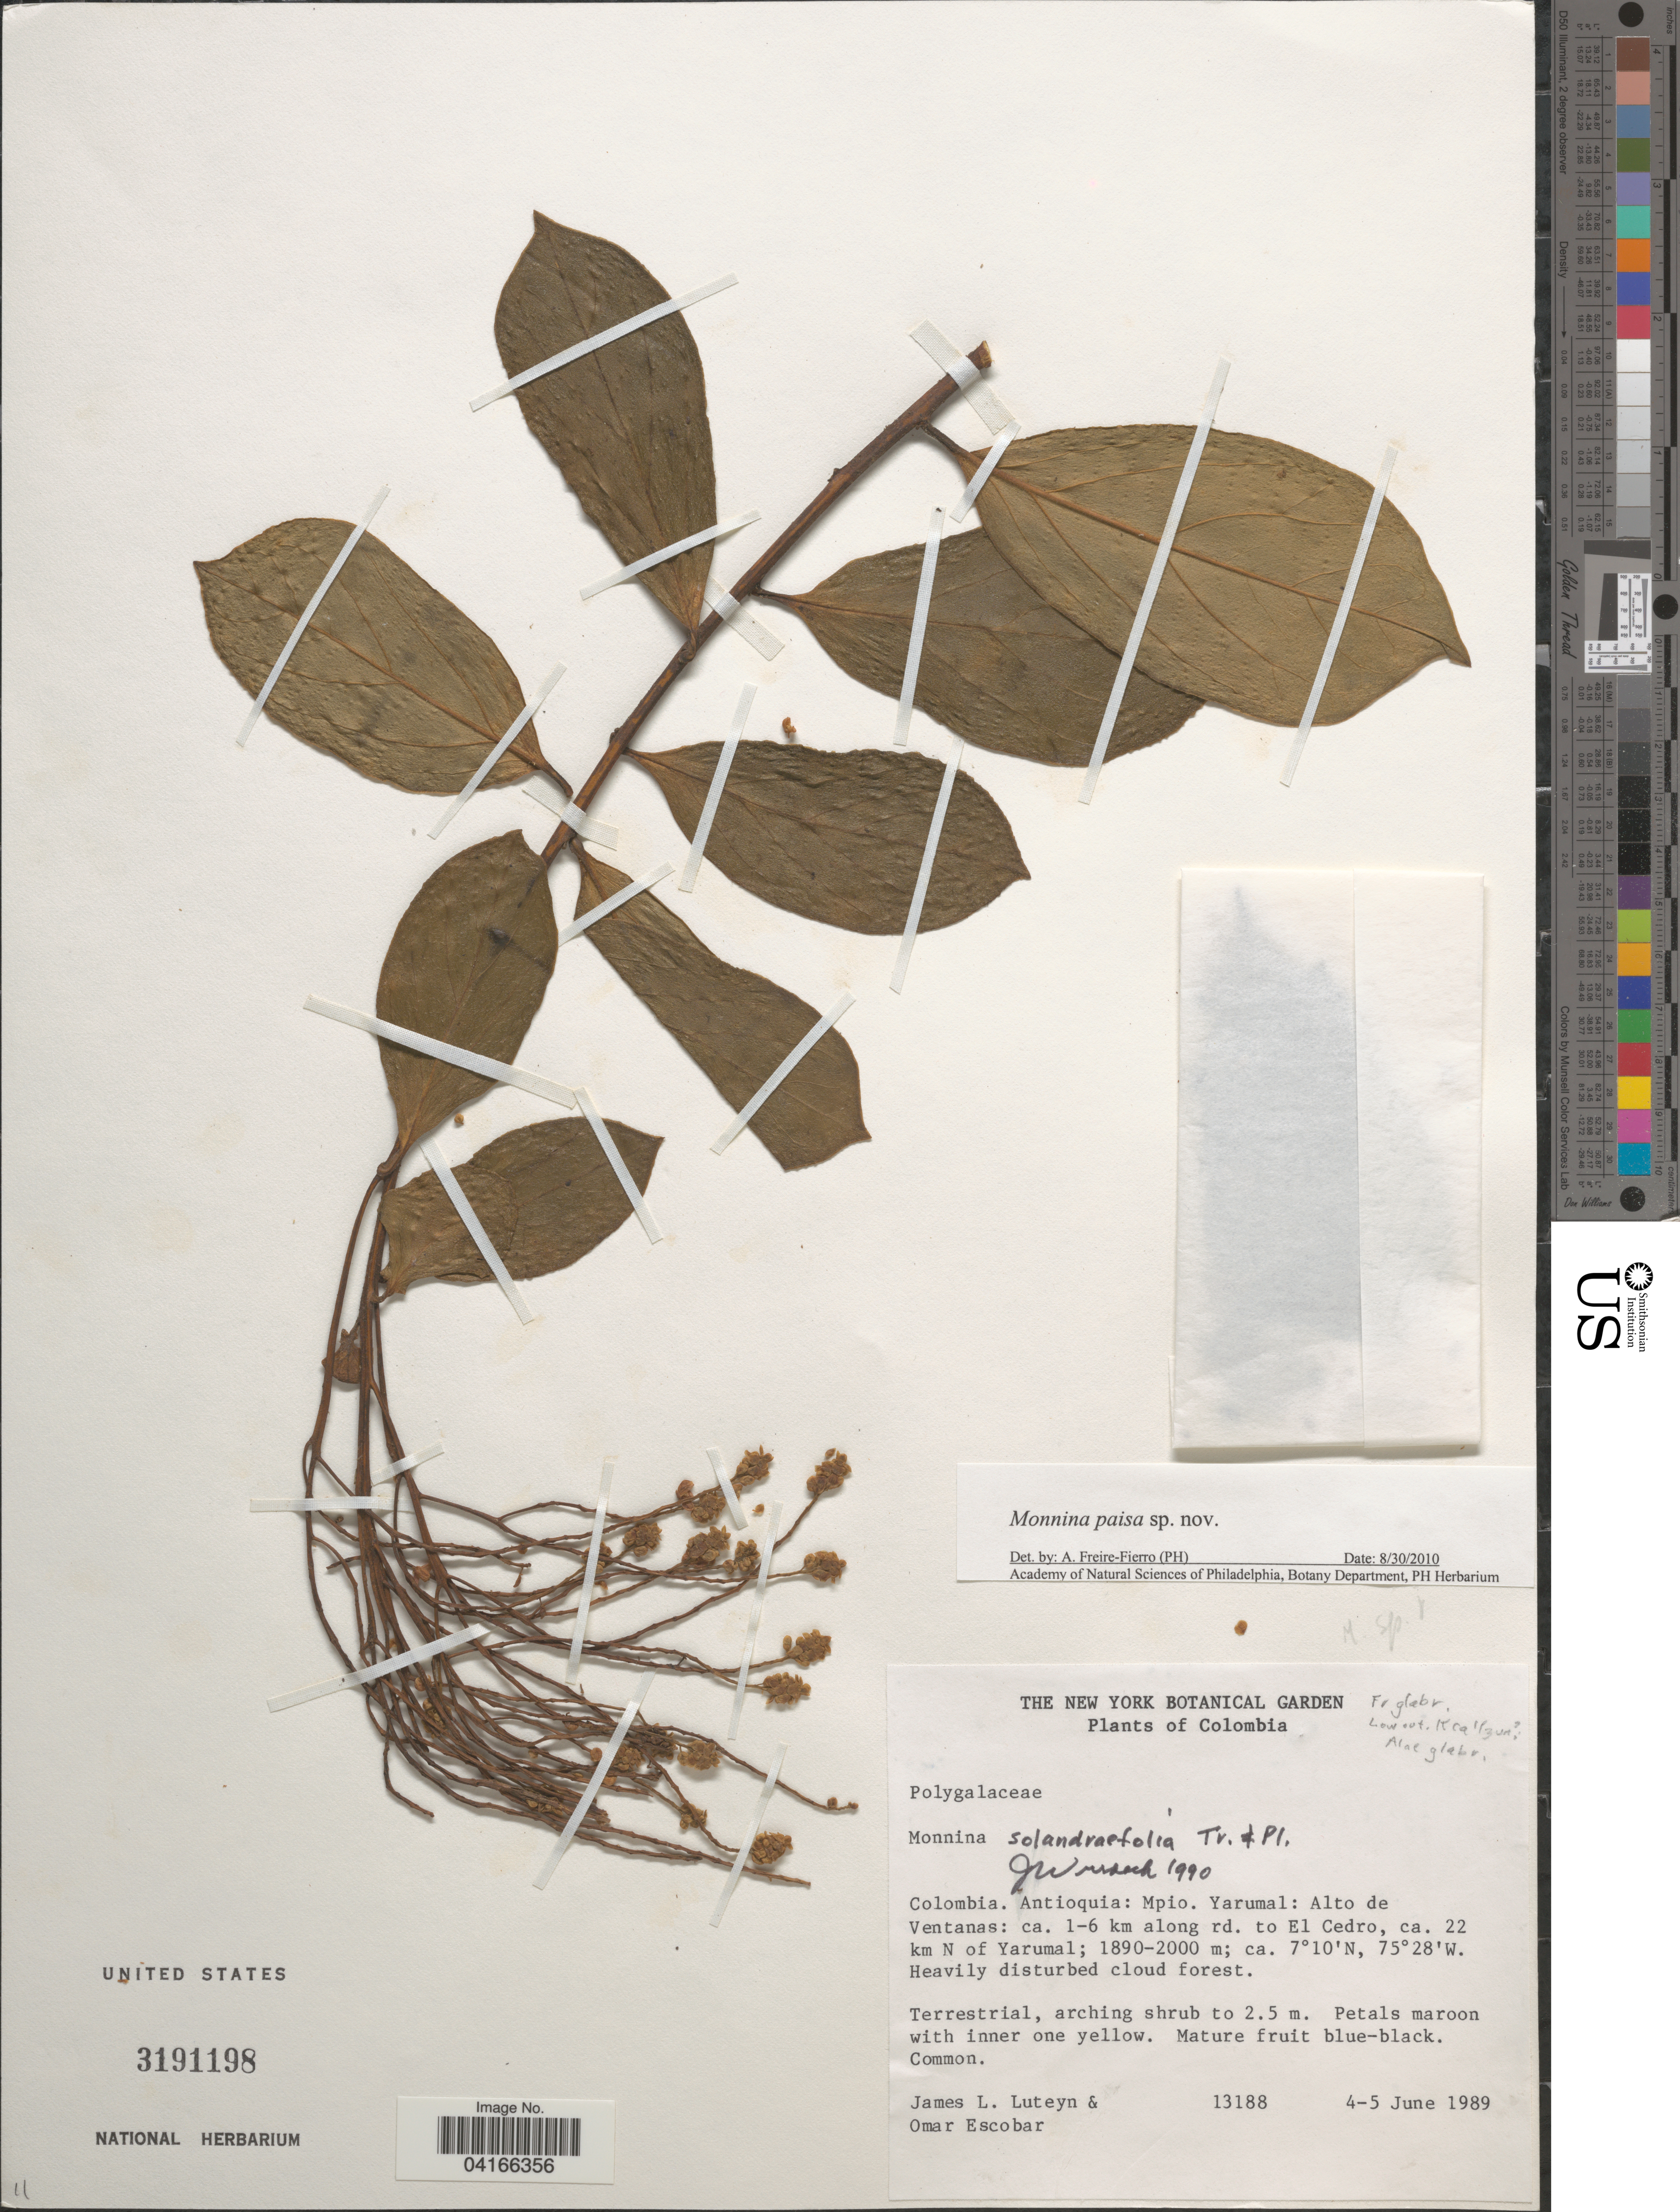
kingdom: Plantae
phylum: Tracheophyta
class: Magnoliopsida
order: Fabales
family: Polygalaceae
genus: Monnina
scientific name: Monnina paisa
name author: Freire-Fierro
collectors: J. L. Luteyn & O. D. Escobar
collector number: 13188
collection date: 1989-06-04/1989-06-05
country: Colombia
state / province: Antioquia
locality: Mpio. Yarumal: Alto de Ventanas: ca. 1-6 km along rd. to El Cedro, ca. 22 km N of Yarumal.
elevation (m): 1890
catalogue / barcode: US 3191198